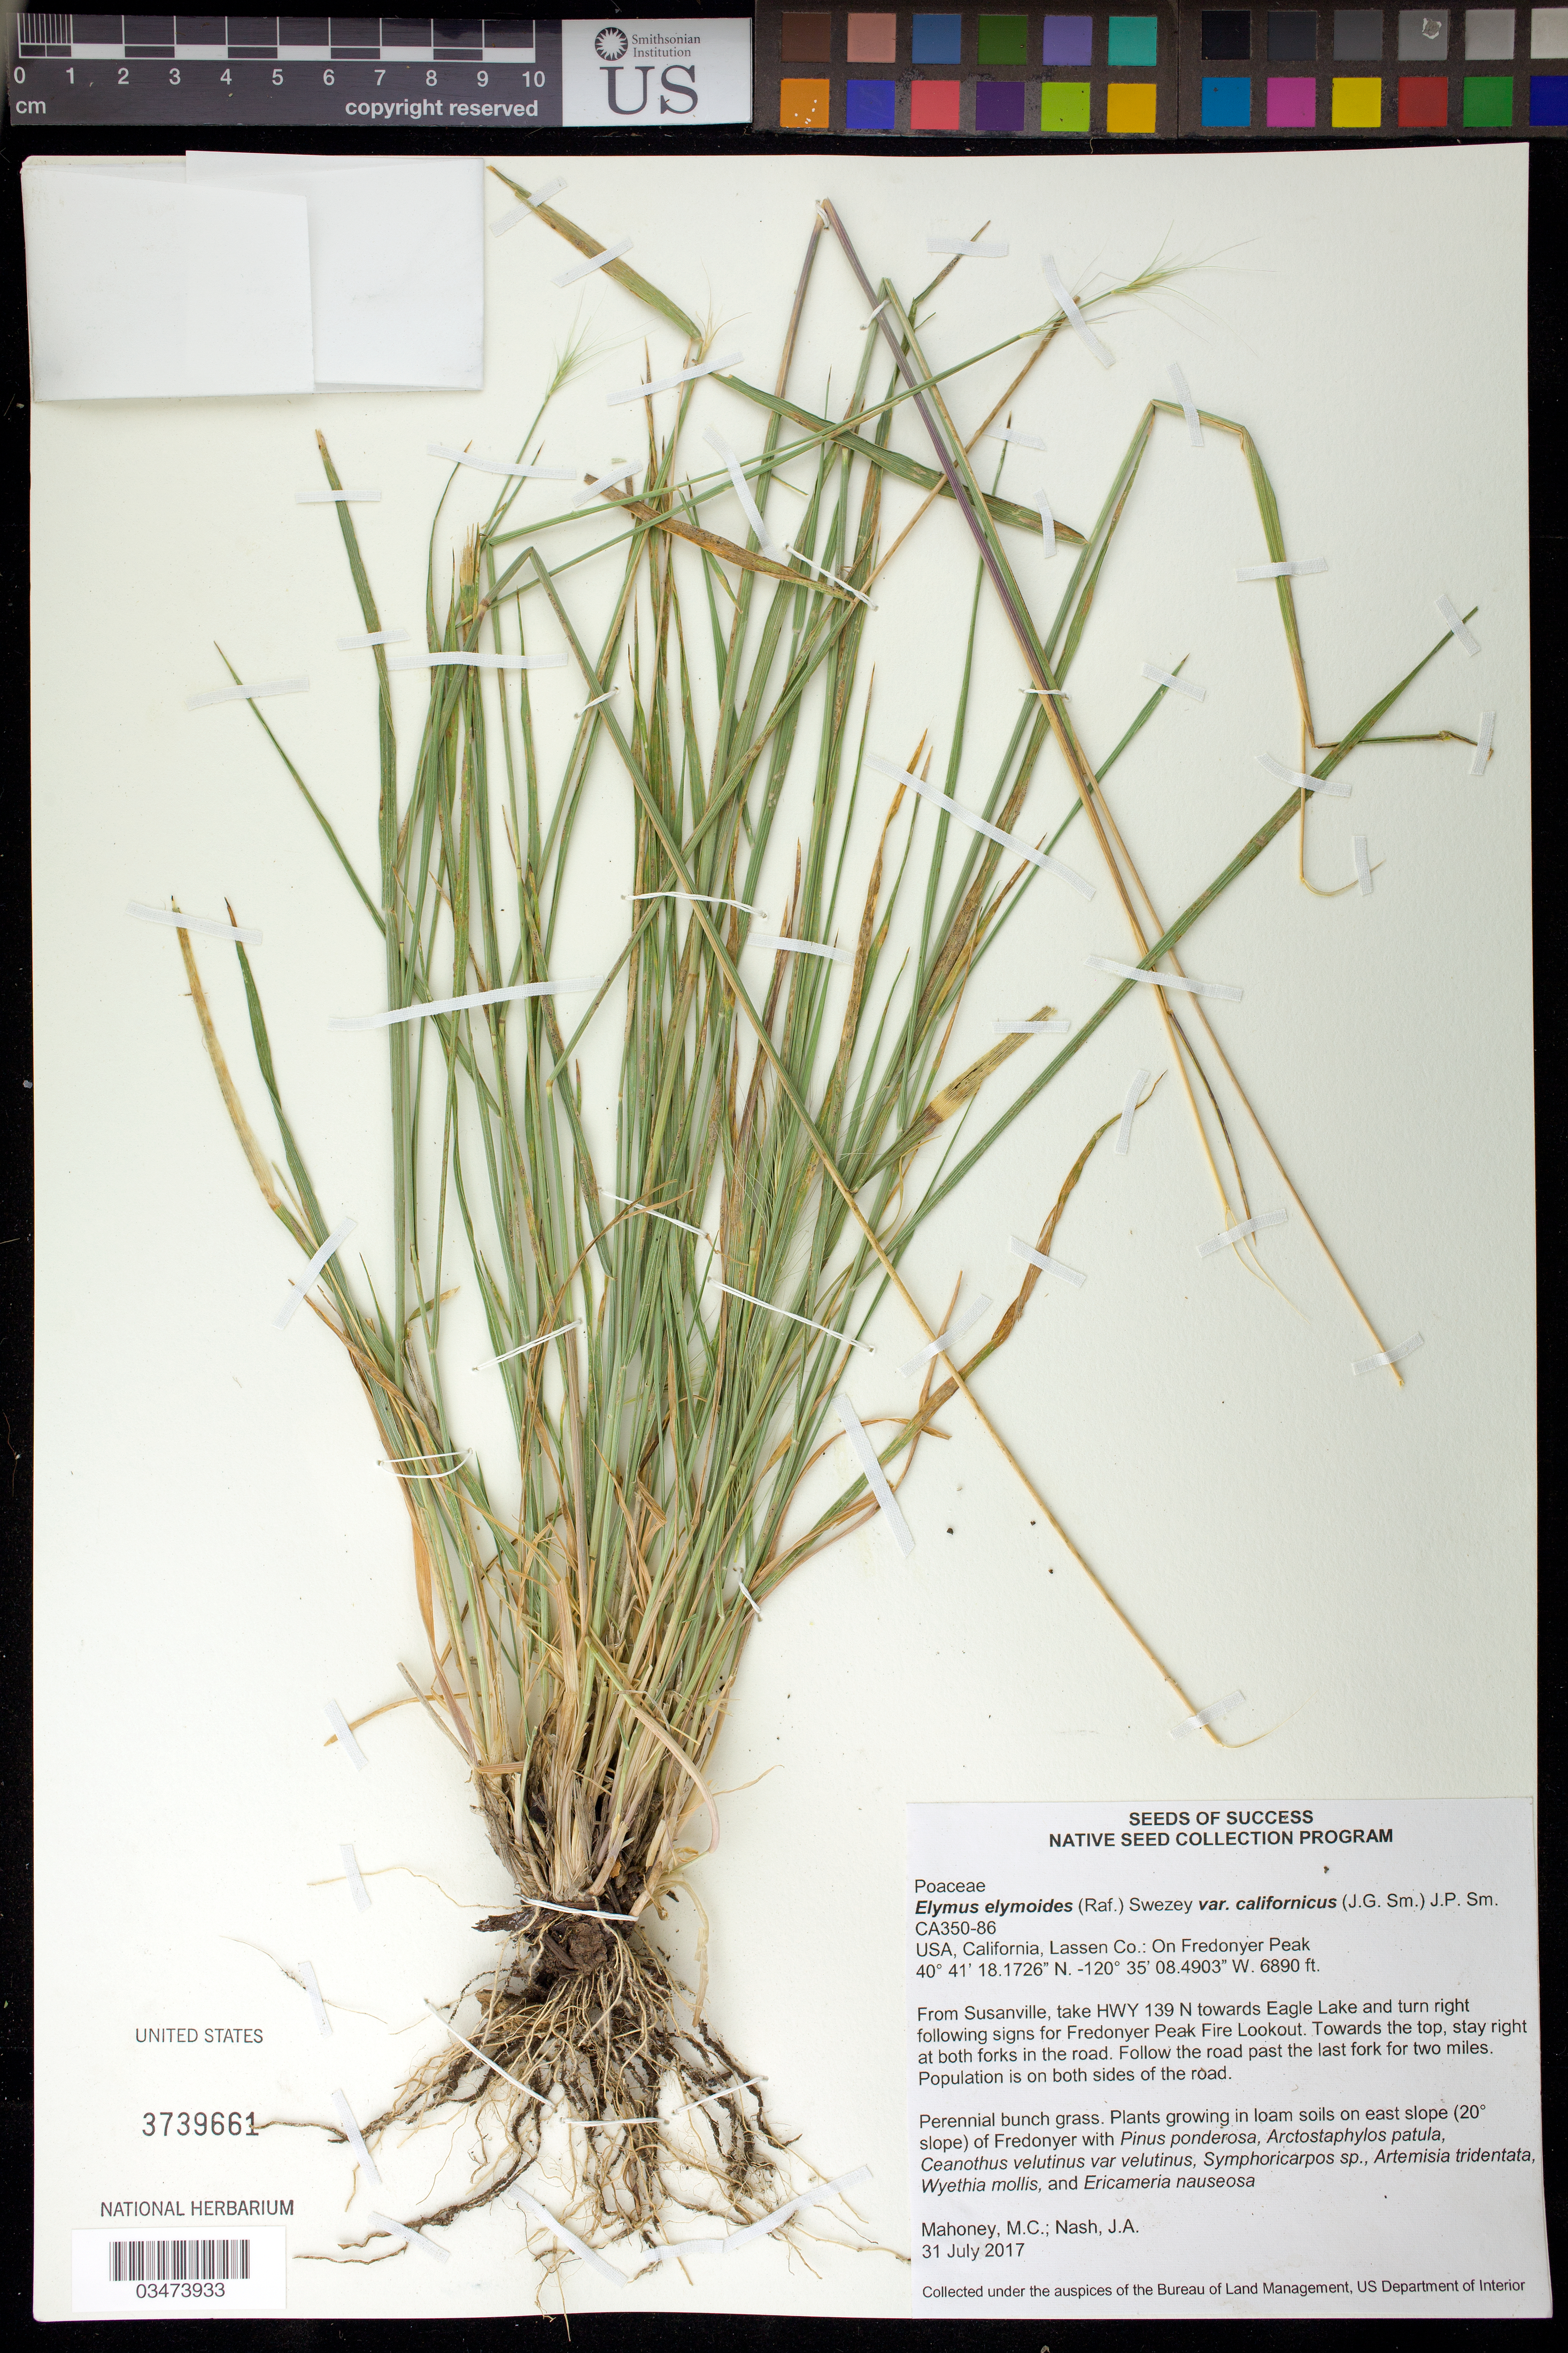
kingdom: Plantae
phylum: Tracheophyta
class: Liliopsida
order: Poales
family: Poaceae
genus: Elymus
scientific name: Elymus elymoides subsp. californicus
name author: (J.G. Sm.) Barkworth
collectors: M. Mahoney & J. Nash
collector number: CA350-86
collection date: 2017-07-31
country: United States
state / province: California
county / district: Lassen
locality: Fredonyer Peak, Eastern face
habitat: Open conifer forest and mixed sagebrush community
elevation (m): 2100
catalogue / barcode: US 3739661